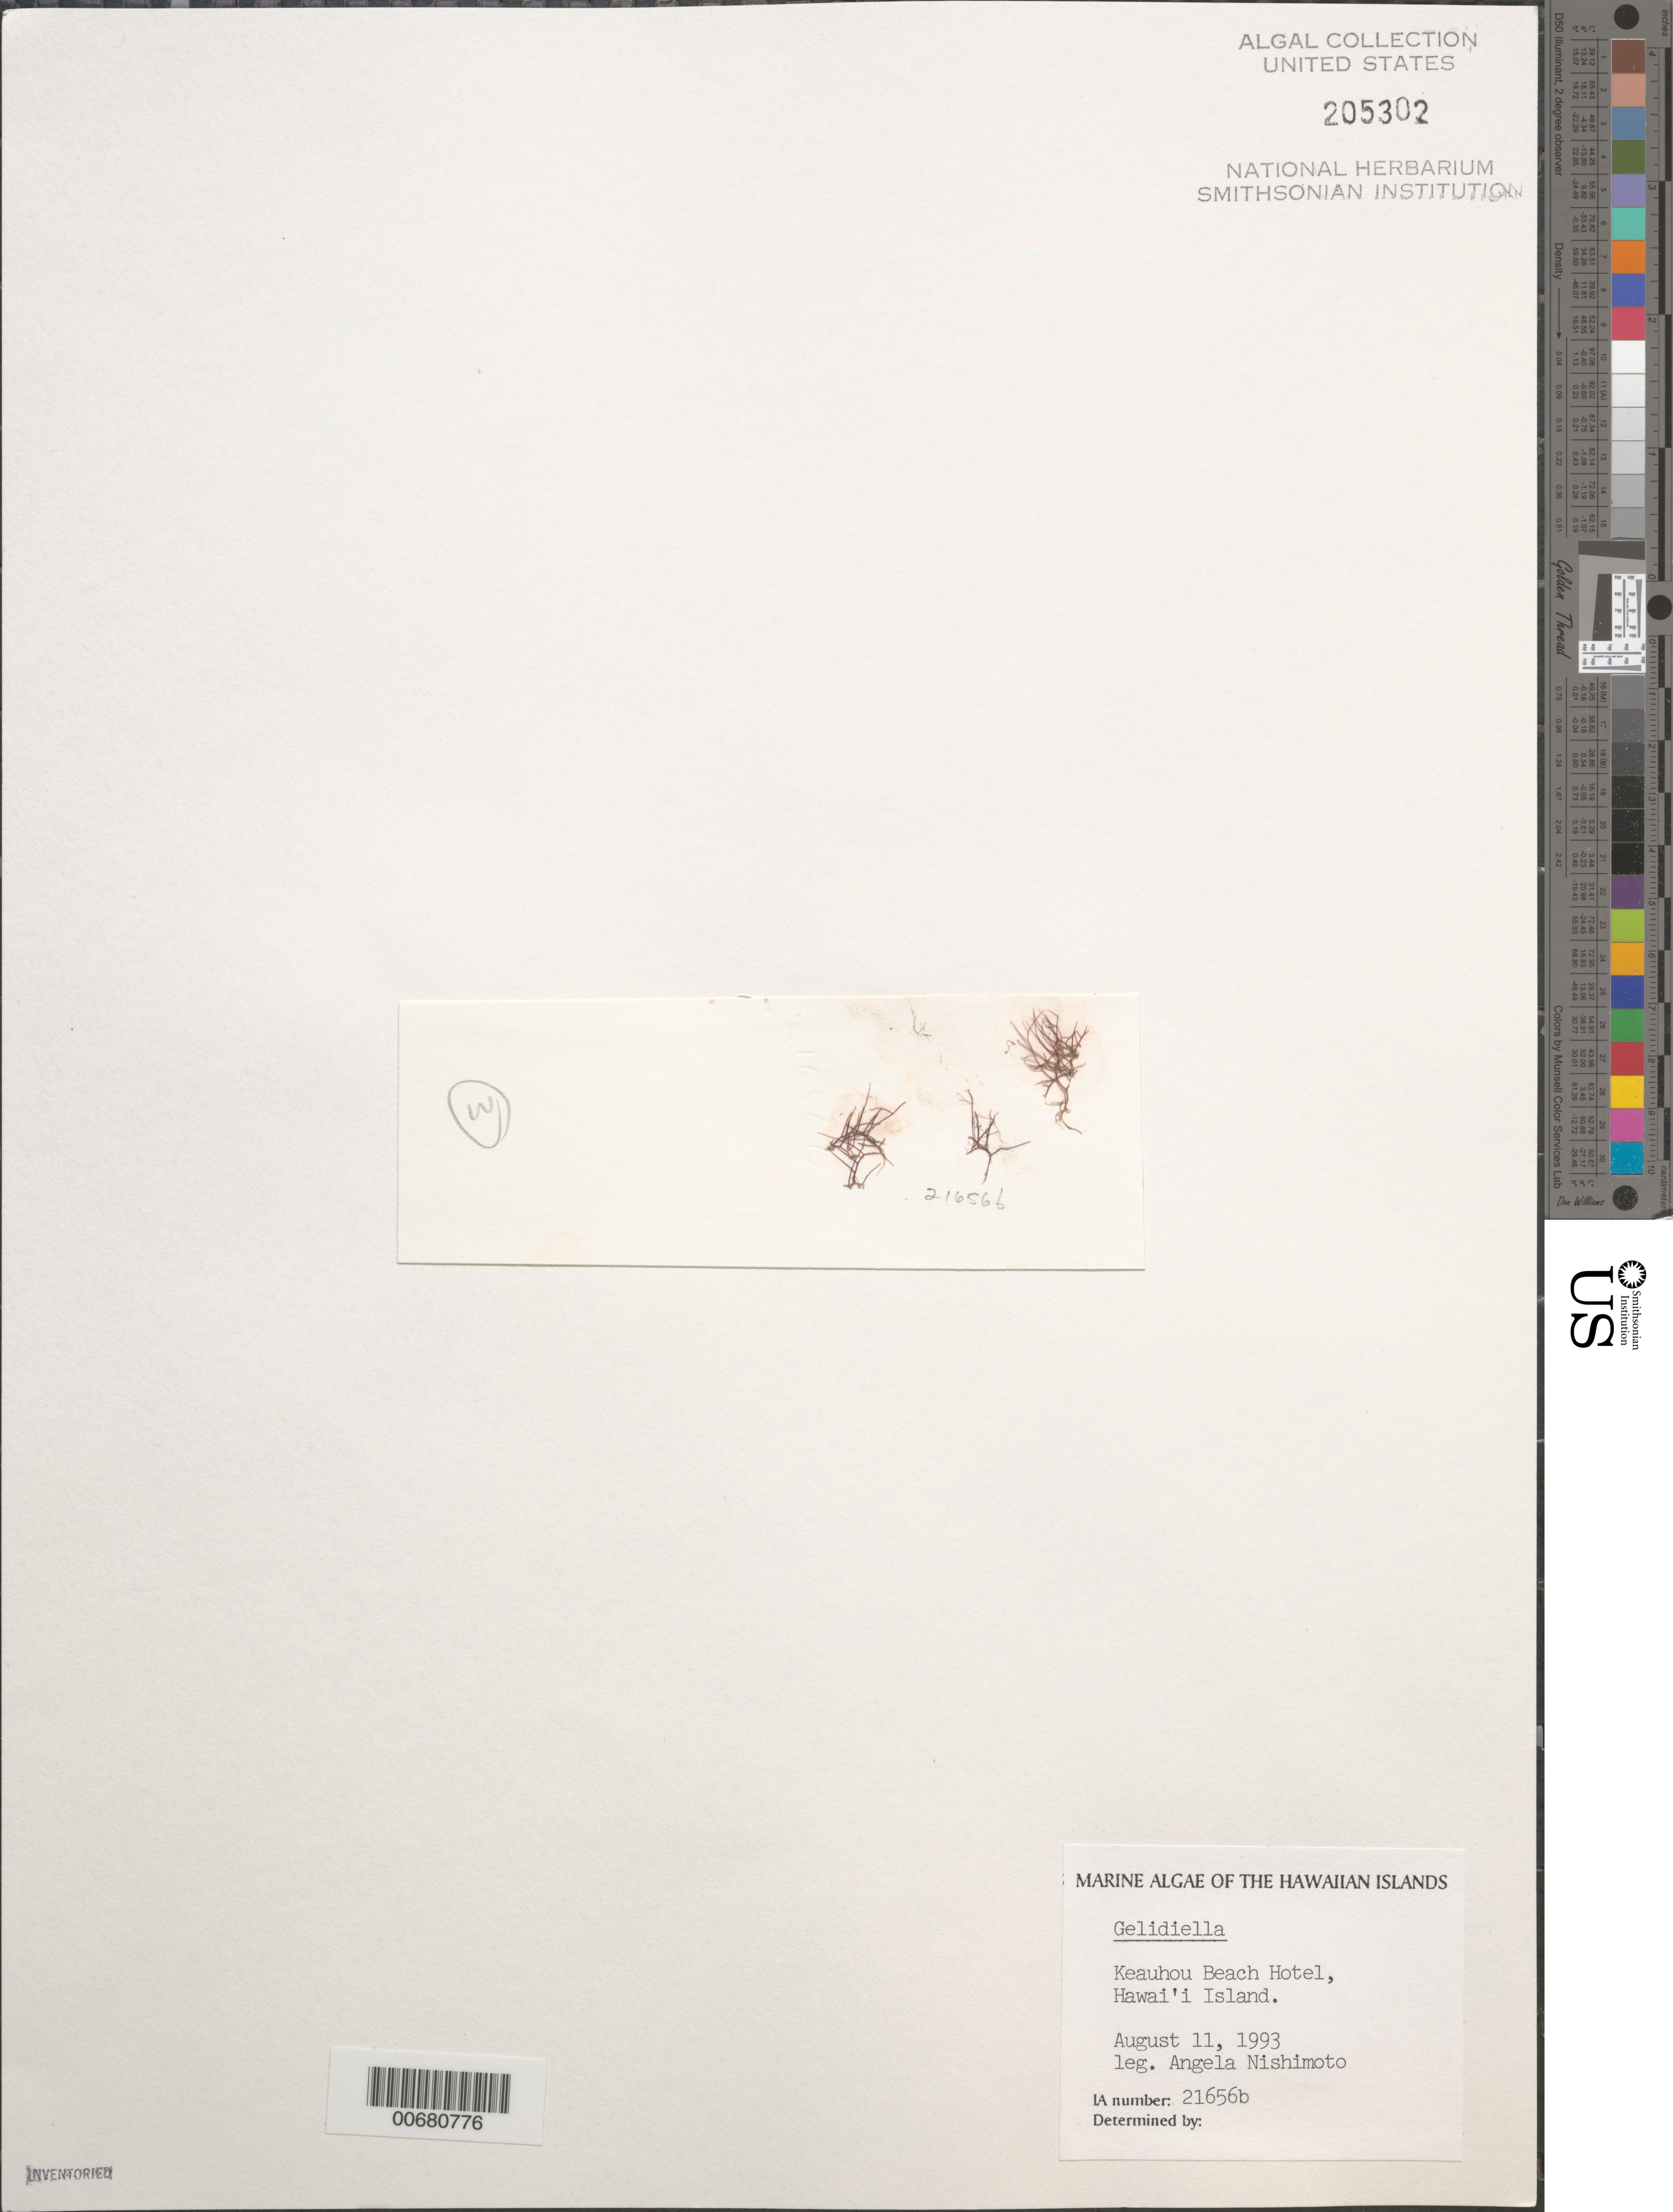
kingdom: Plantae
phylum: Rhodophyta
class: Florideophyceae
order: Gelidiales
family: Gelidiellaceae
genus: Gelidiella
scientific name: Gelidiella sp.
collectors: A. Nishimoto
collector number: IAA 21656b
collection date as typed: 11 Aug 1993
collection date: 1993-08-11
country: United States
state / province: Hawaii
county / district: Hawaii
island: Hawaii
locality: Keauhou Beach Hotel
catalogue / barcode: US 205302